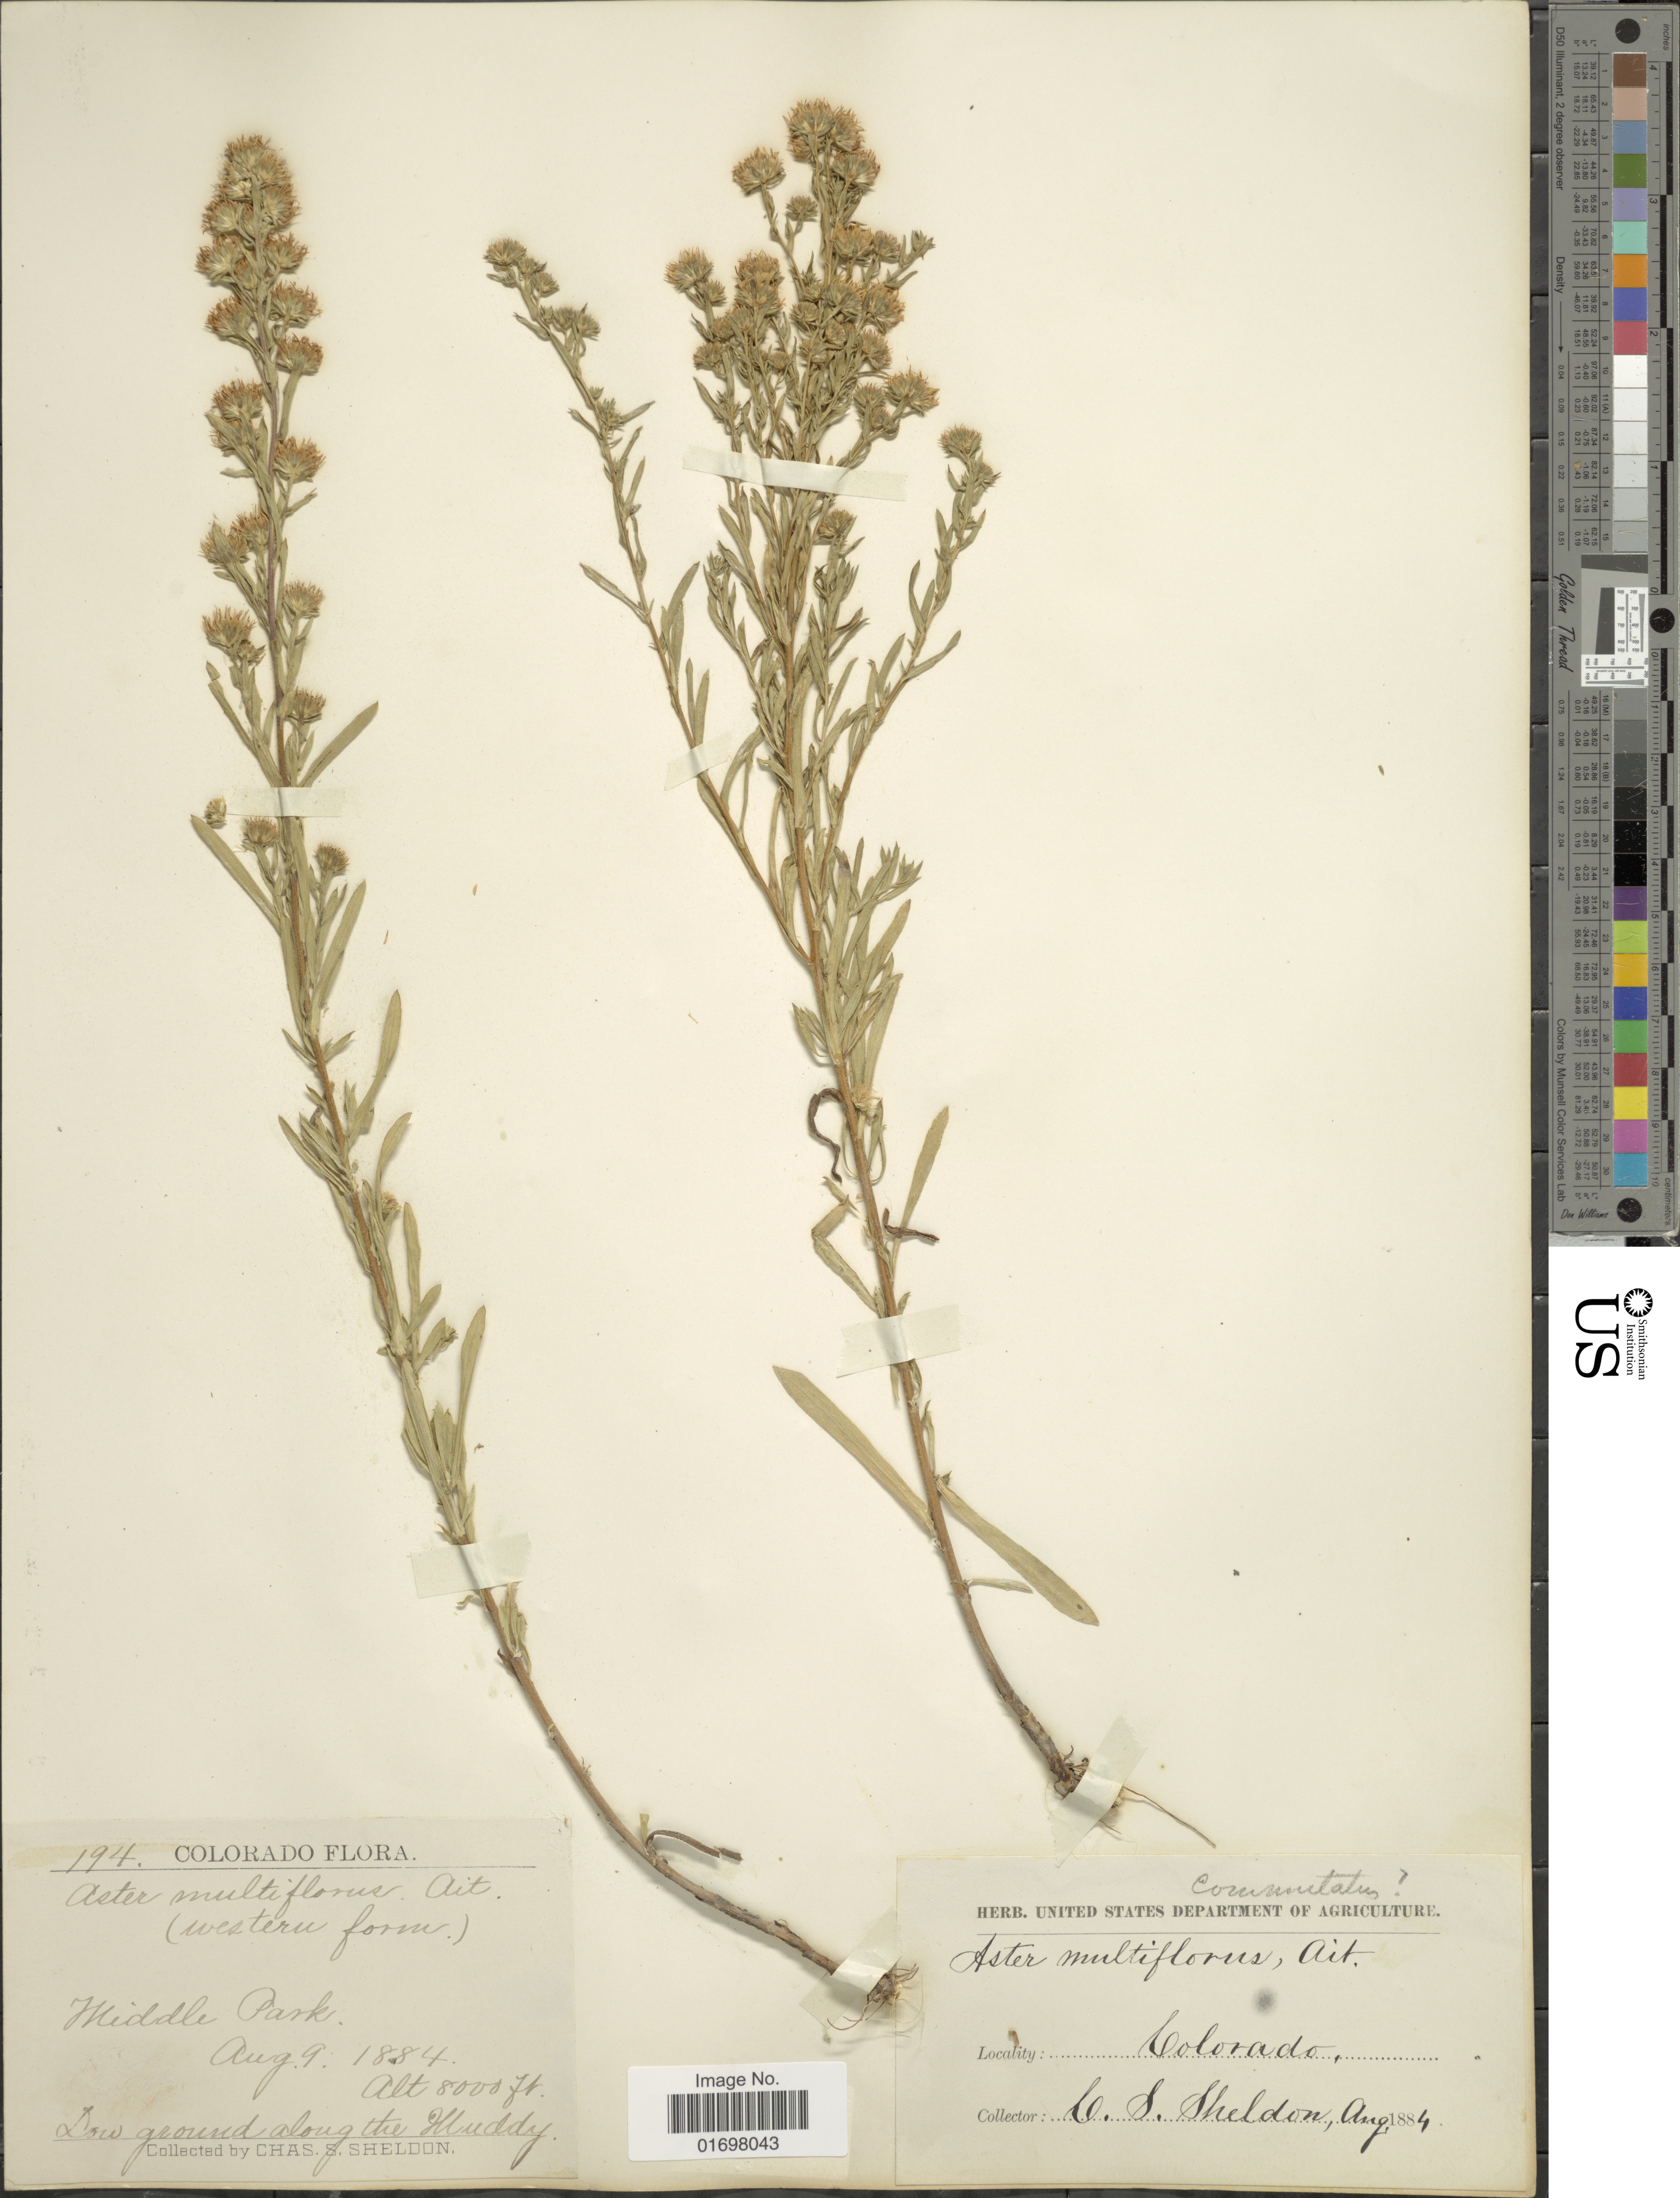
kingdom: Plantae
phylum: Tracheophyta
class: Magnoliopsida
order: Asterales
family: Asteraceae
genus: Symphyotrichum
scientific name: Symphyotrichum falcatum var. commutatum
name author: (Torr. & A. Gray) G.L. Nesom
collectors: C. S. Sheldon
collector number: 194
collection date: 1884-08-09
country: United States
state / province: Colorado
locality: Middle Creek,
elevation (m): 2438